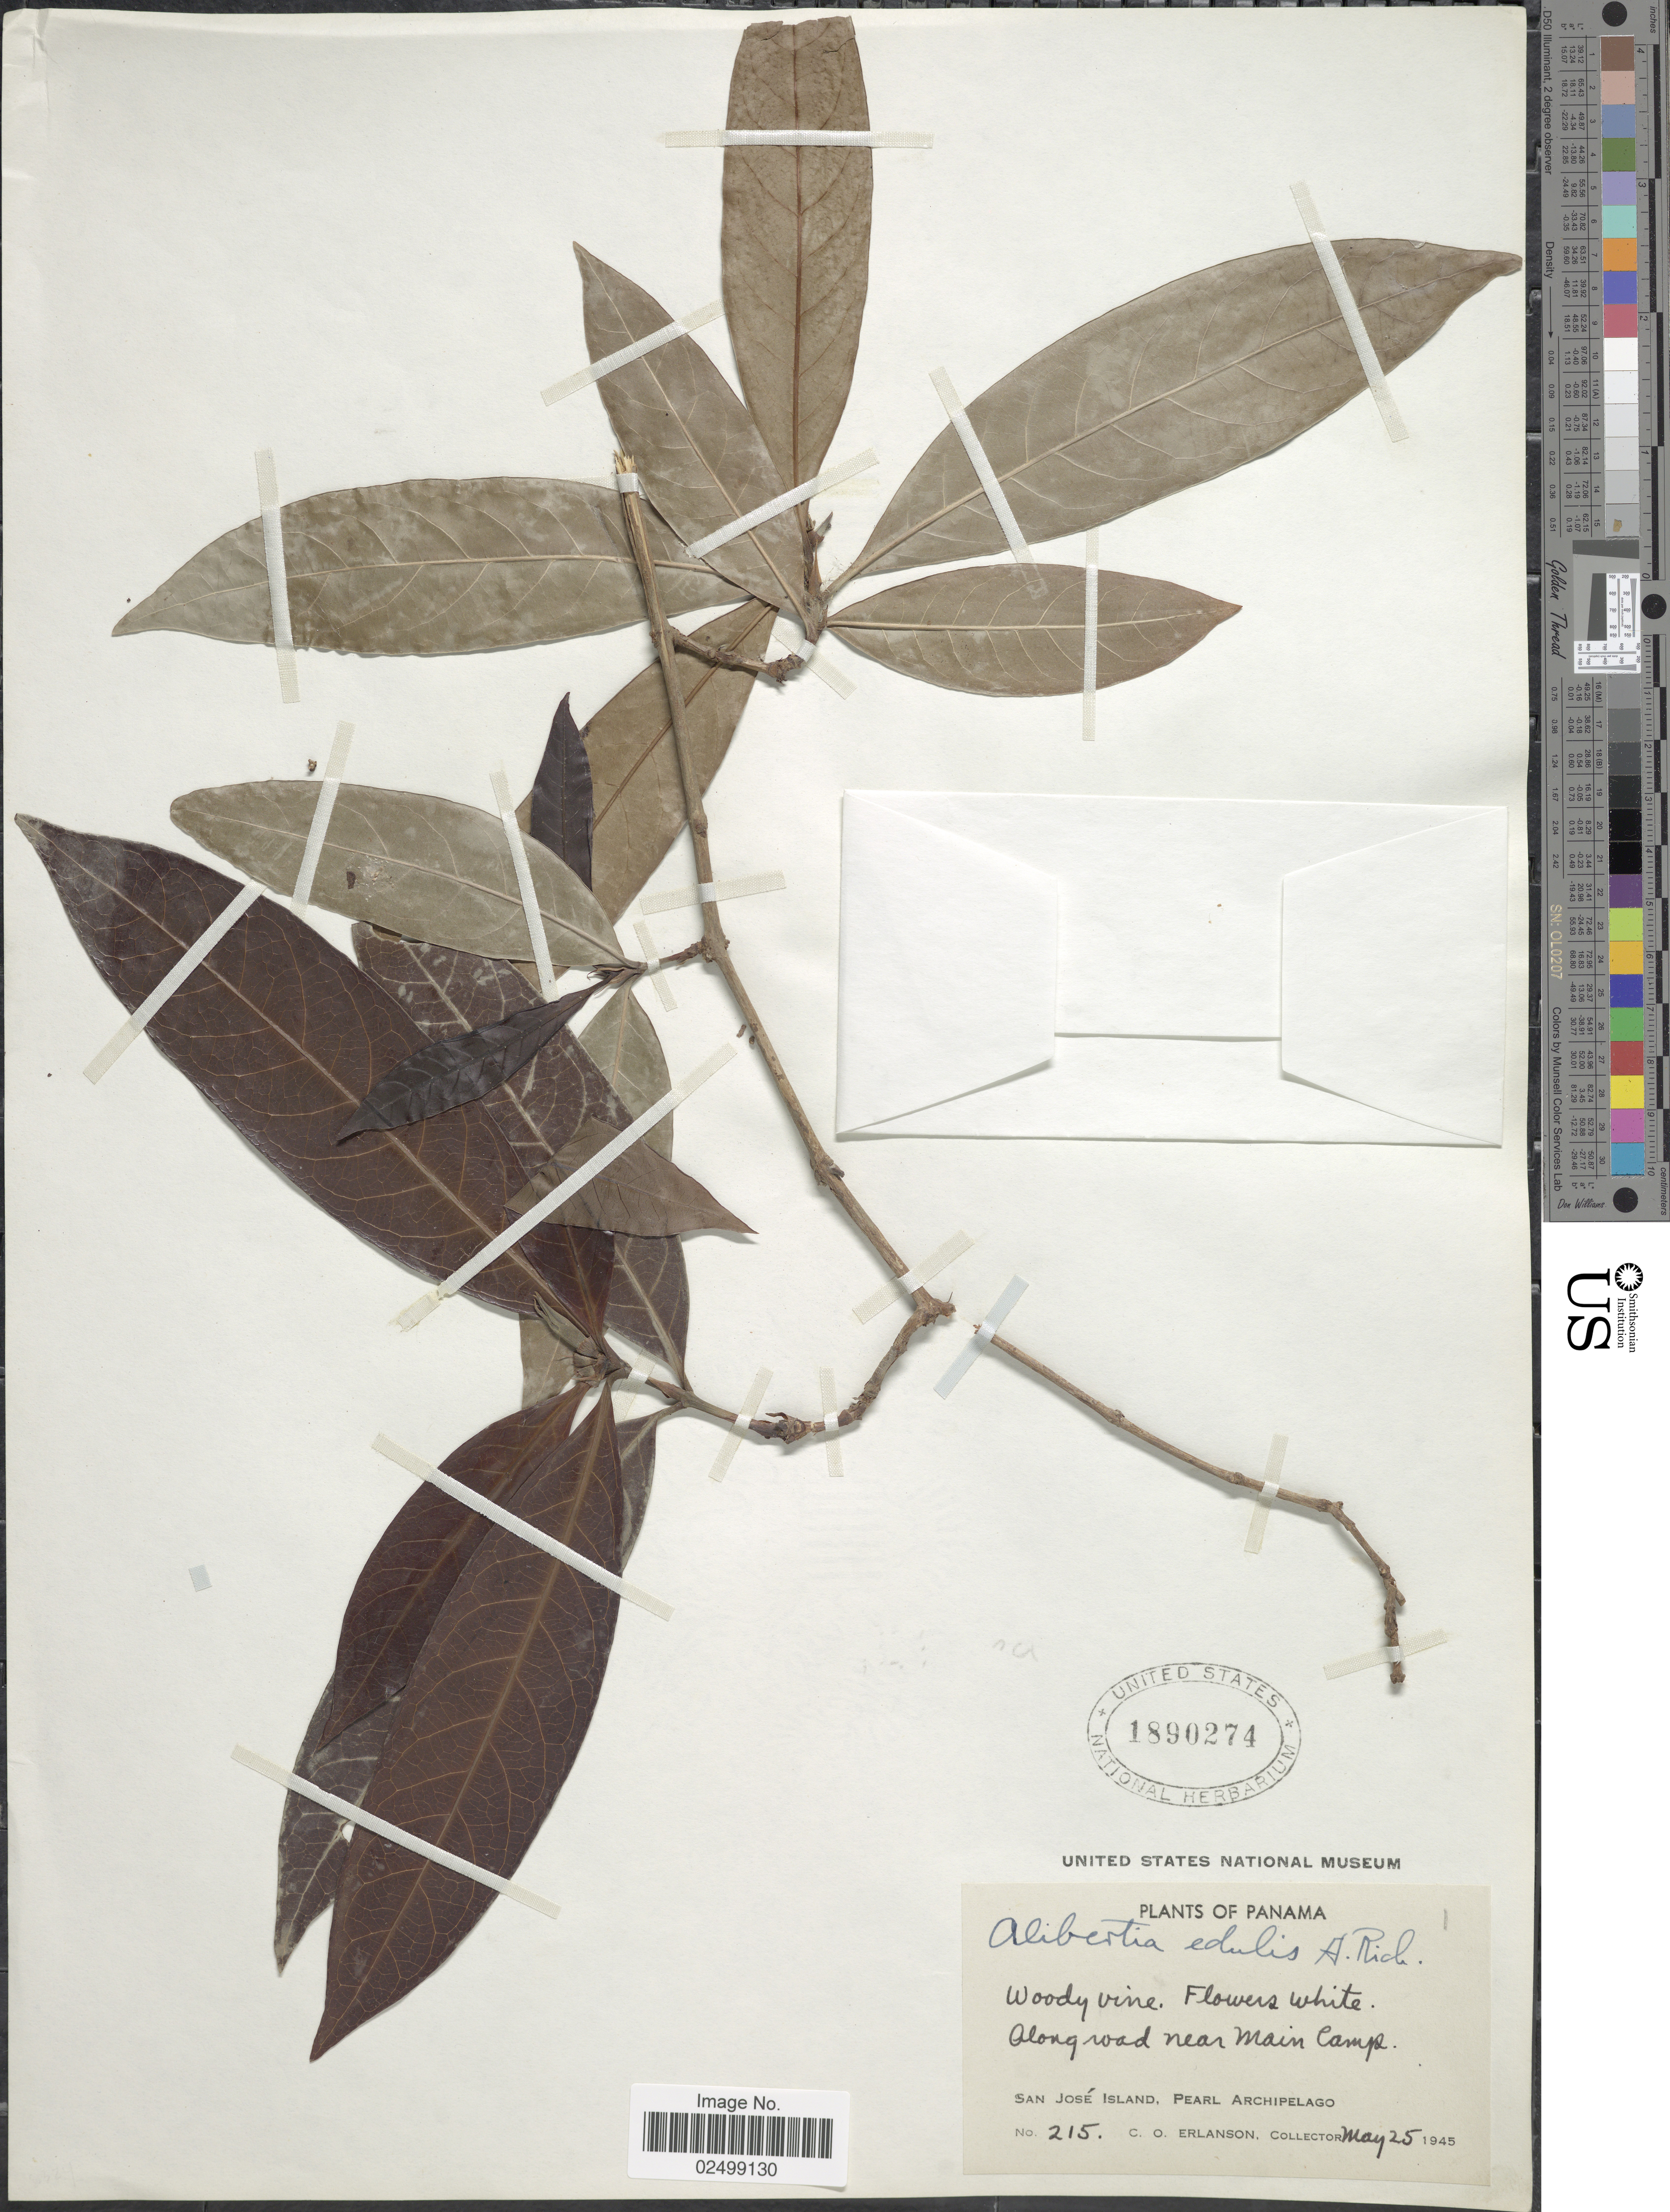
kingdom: Plantae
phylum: Tracheophyta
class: Magnoliopsida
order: Gentianales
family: Rubiaceae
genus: Alibertia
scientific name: Alibertia edulis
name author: (Rich.) A. Rich. ex DC.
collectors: C. O. Erlanson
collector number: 215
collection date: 1945-05-25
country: Panama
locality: Along road near Main Camp. San Jose Island, Pearl Archipelago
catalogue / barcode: US 1890274